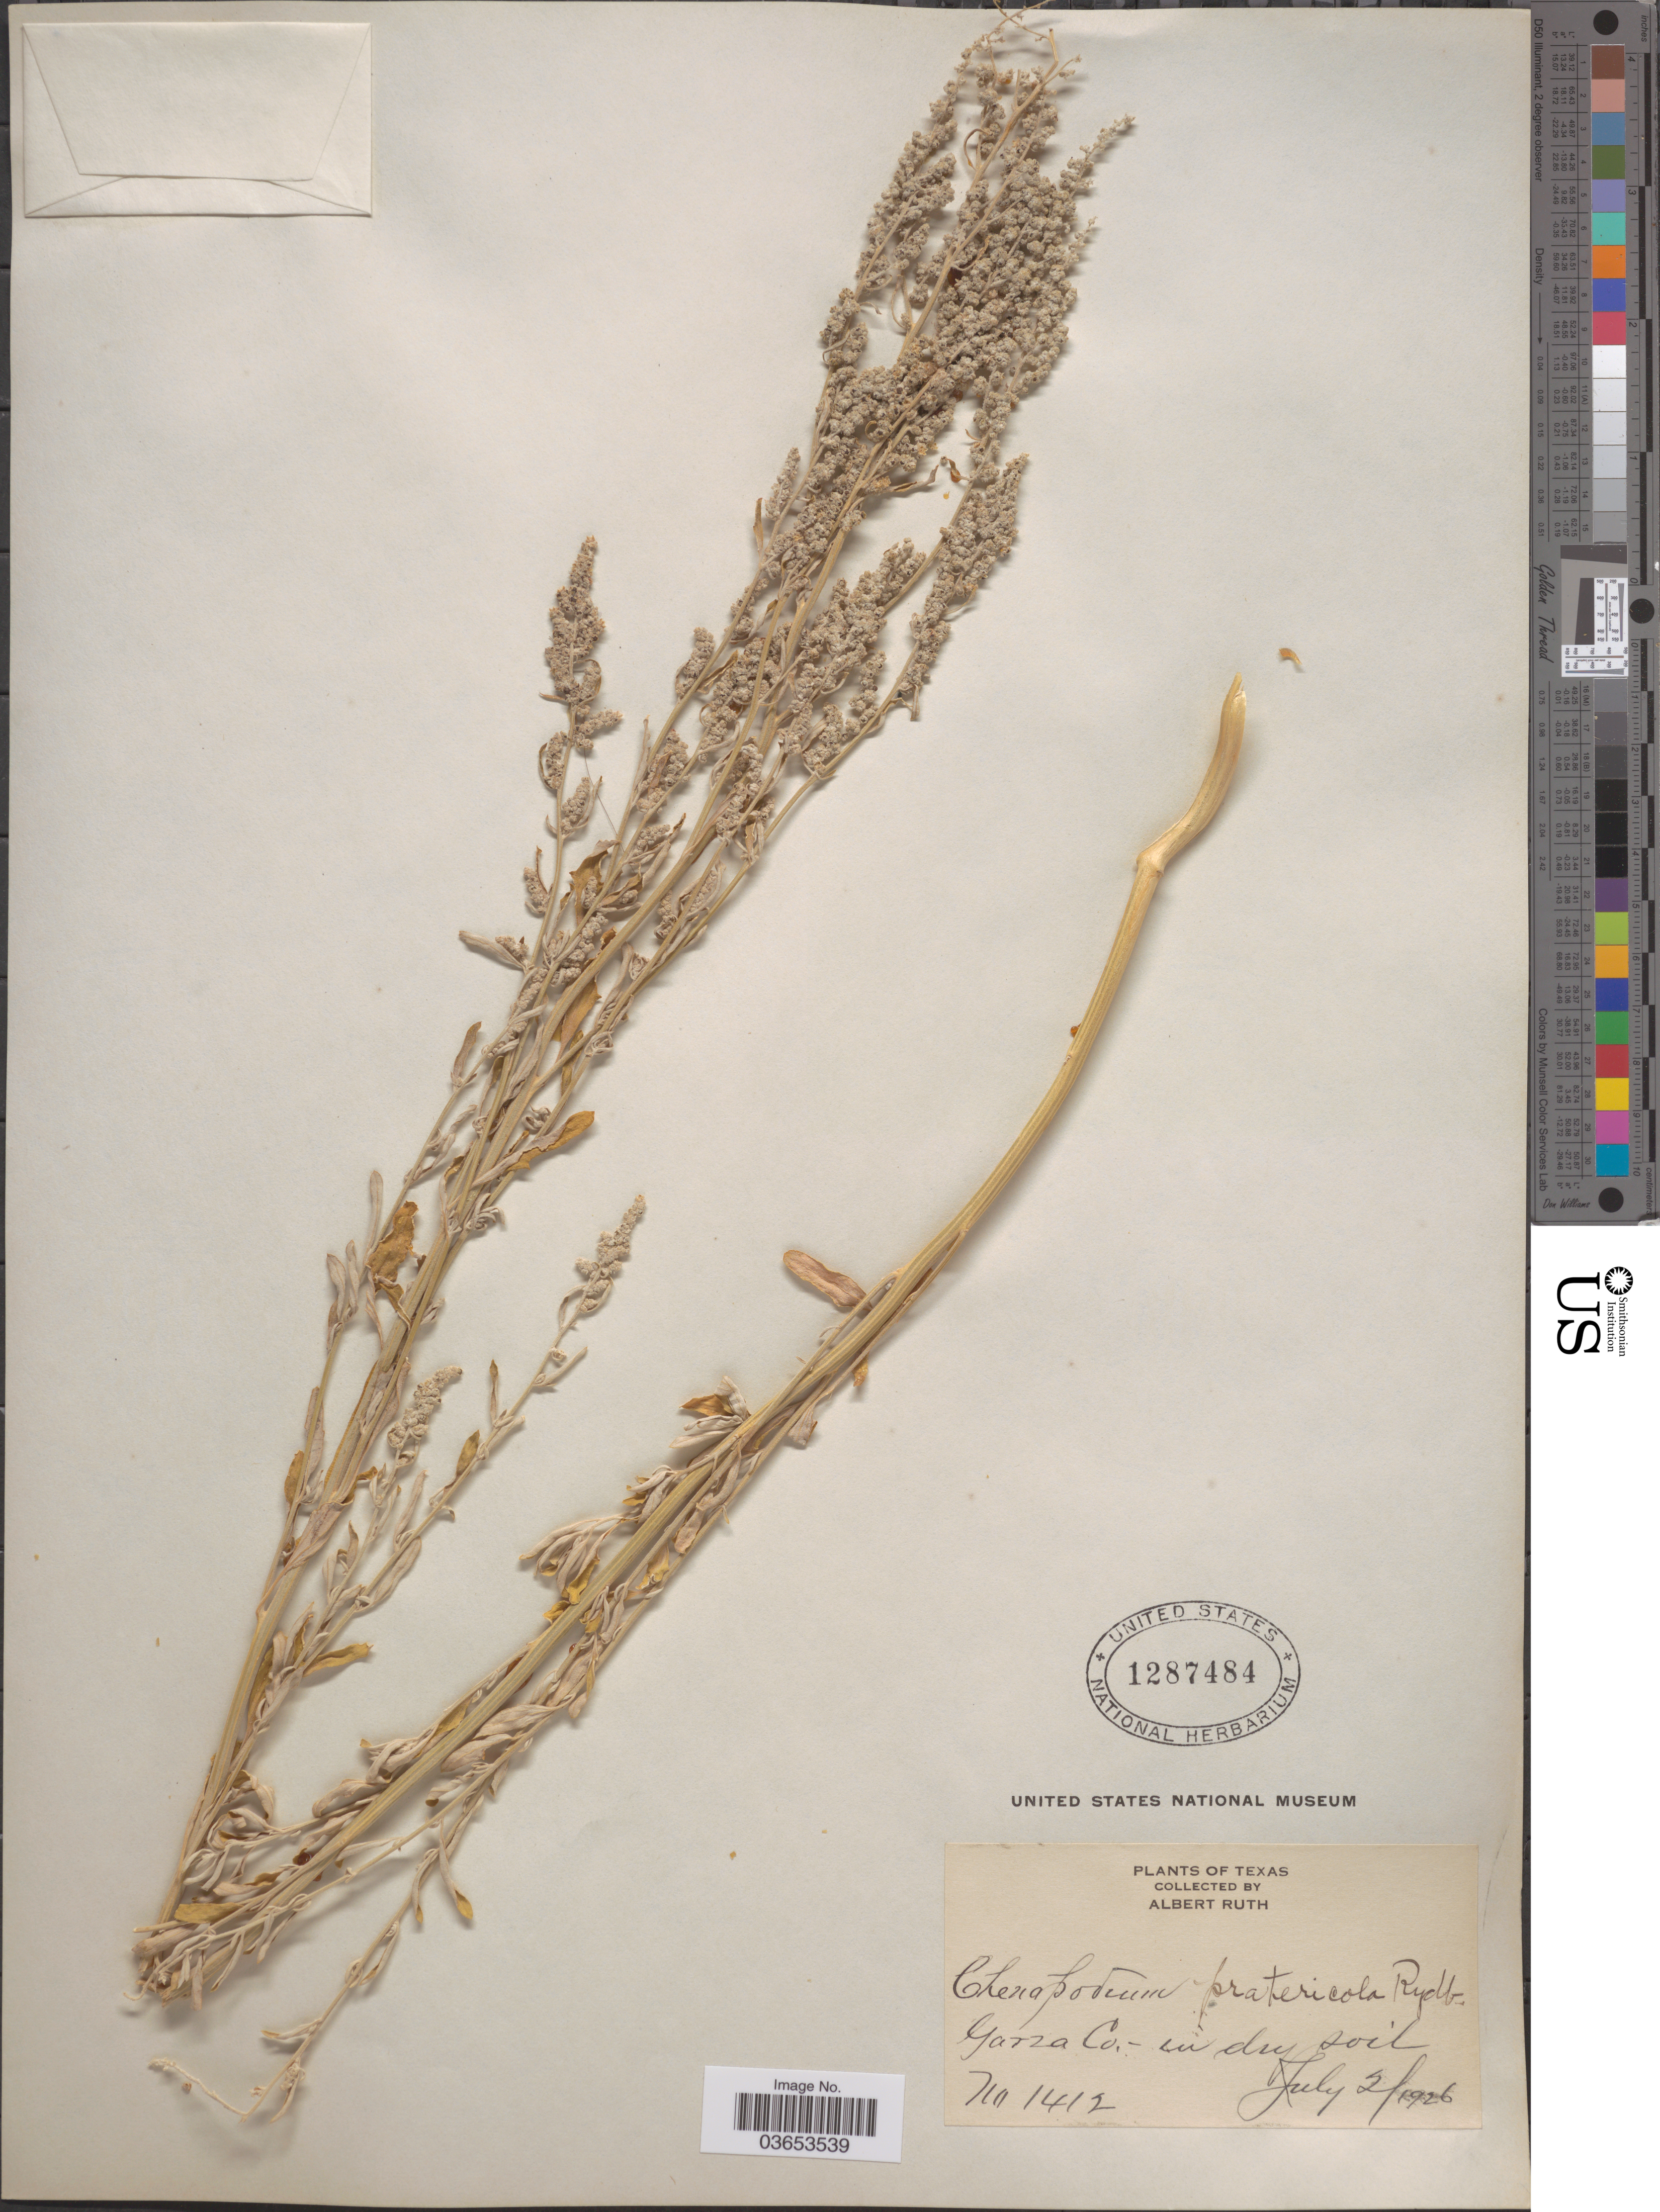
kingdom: Plantae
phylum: Tracheophyta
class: Magnoliopsida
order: Caryophyllales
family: Amaranthaceae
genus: Chenopodium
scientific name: Chenopodium leptophyllum var. leptophylloides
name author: (Murr) Thell. & Aellen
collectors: A. Ruth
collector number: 1412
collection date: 1926-07-02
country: United States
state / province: Texas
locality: Garza Co.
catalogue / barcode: US 1287484